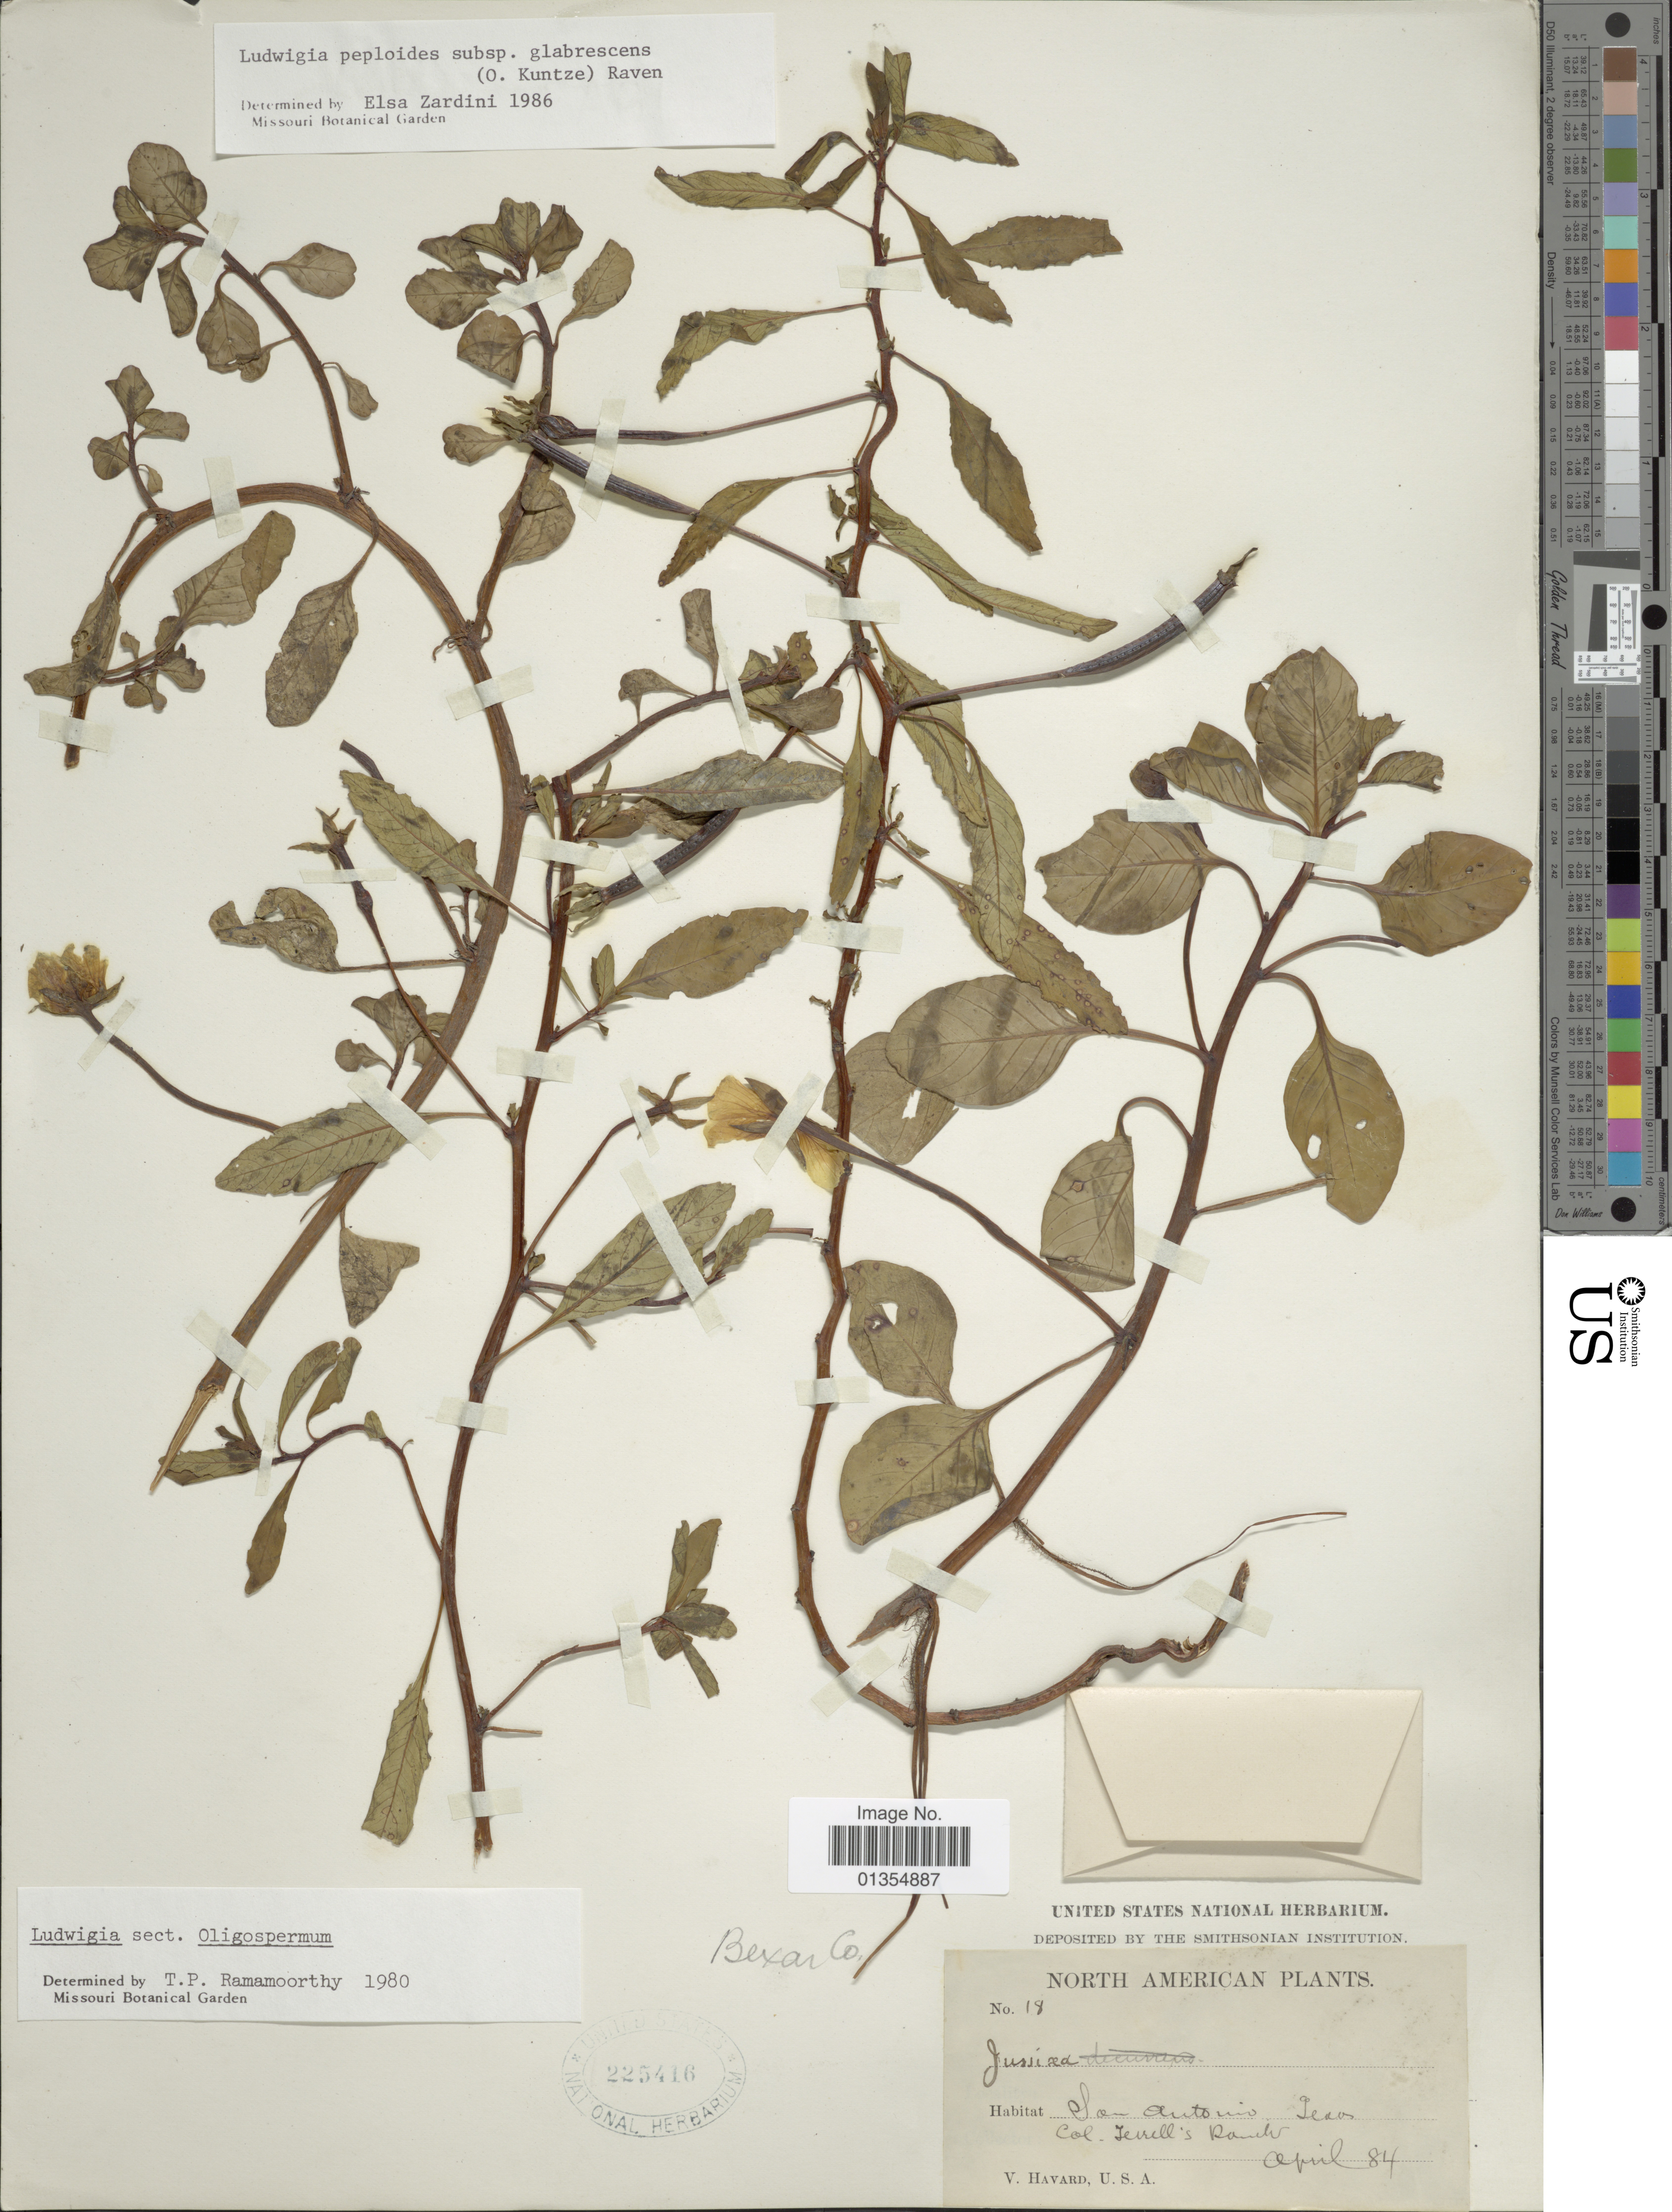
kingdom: Plantae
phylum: Tracheophyta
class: Magnoliopsida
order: Myrtales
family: Onagraceae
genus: Ludwigia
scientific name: Ludwigia peploides subsp. glabrescens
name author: (Kuntze) P.H. Raven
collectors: V. Havard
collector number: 18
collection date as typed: Transcribed d/m/y: /4/84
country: United States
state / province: Texas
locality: North America, San Antonio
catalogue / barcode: US 225416